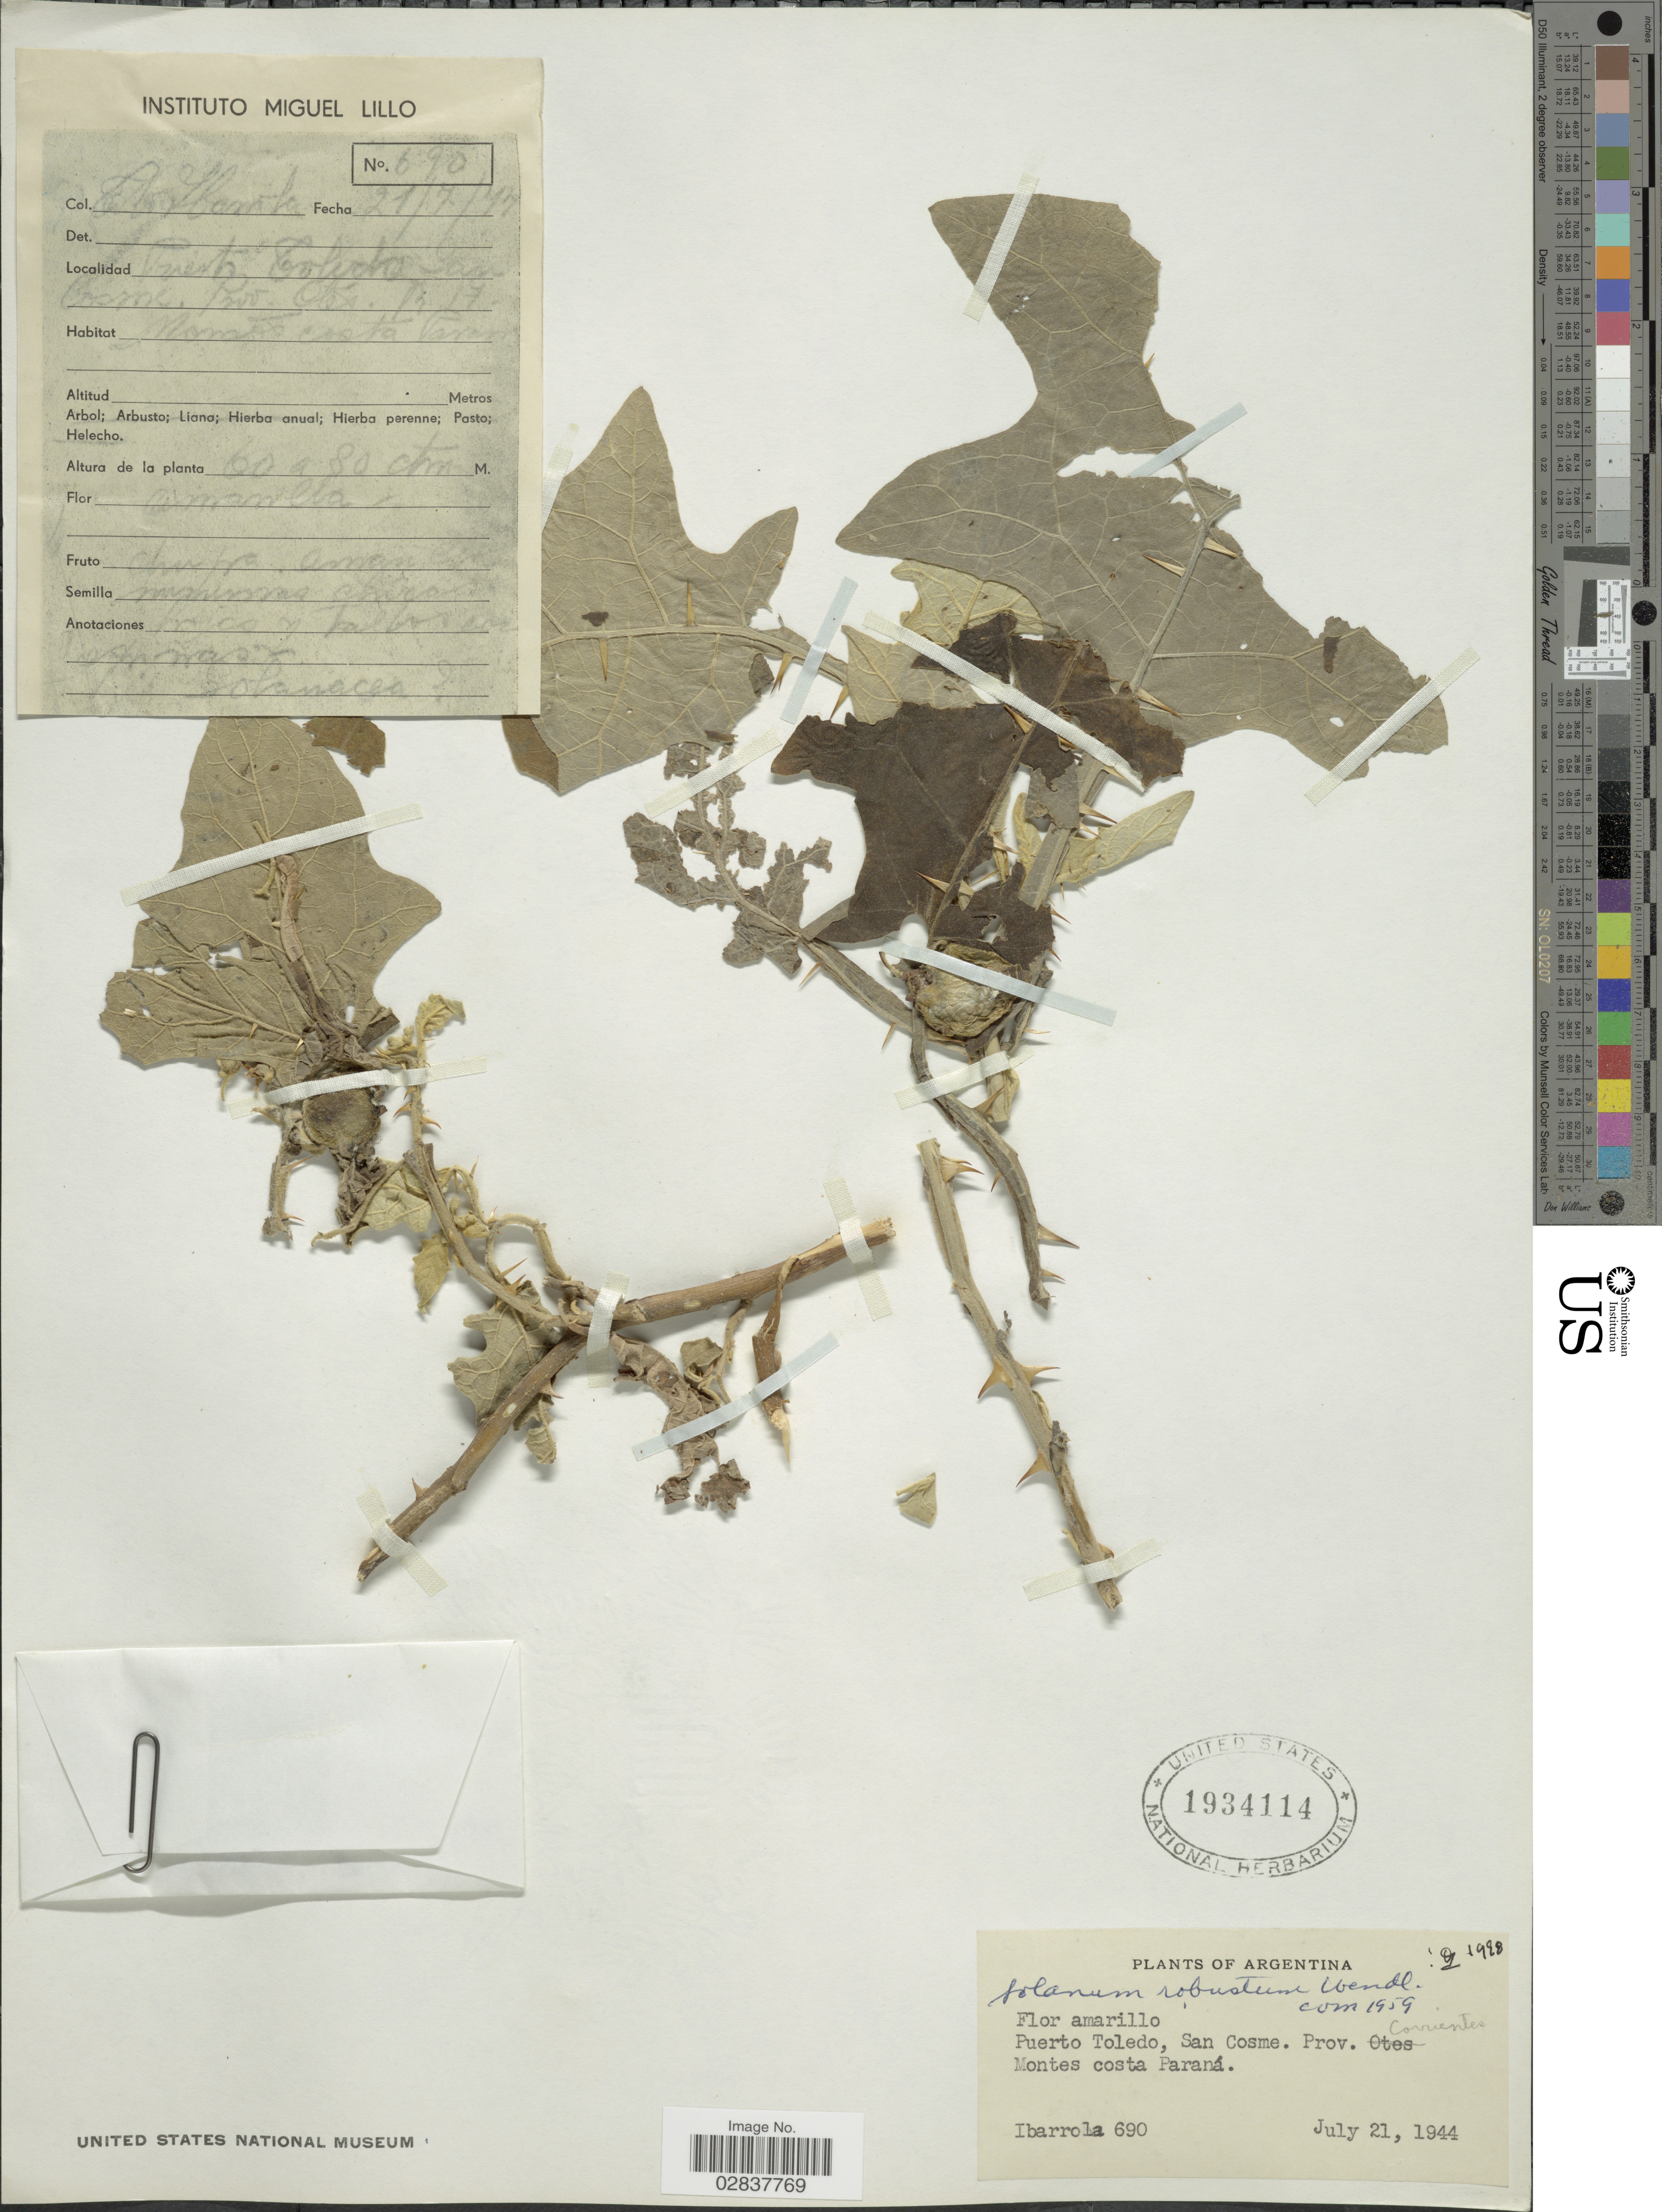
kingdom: Plantae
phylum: Tracheophyta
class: Magnoliopsida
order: Solanales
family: Solanaceae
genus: Solanum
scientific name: Solanum robustum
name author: H. Wendl.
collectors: C. Ibarrola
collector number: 690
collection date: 1944-07-21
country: Argentina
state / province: Corrientes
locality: Puerto Toledo, San Cosme. Montes costa Paraná.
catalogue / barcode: US 1934114